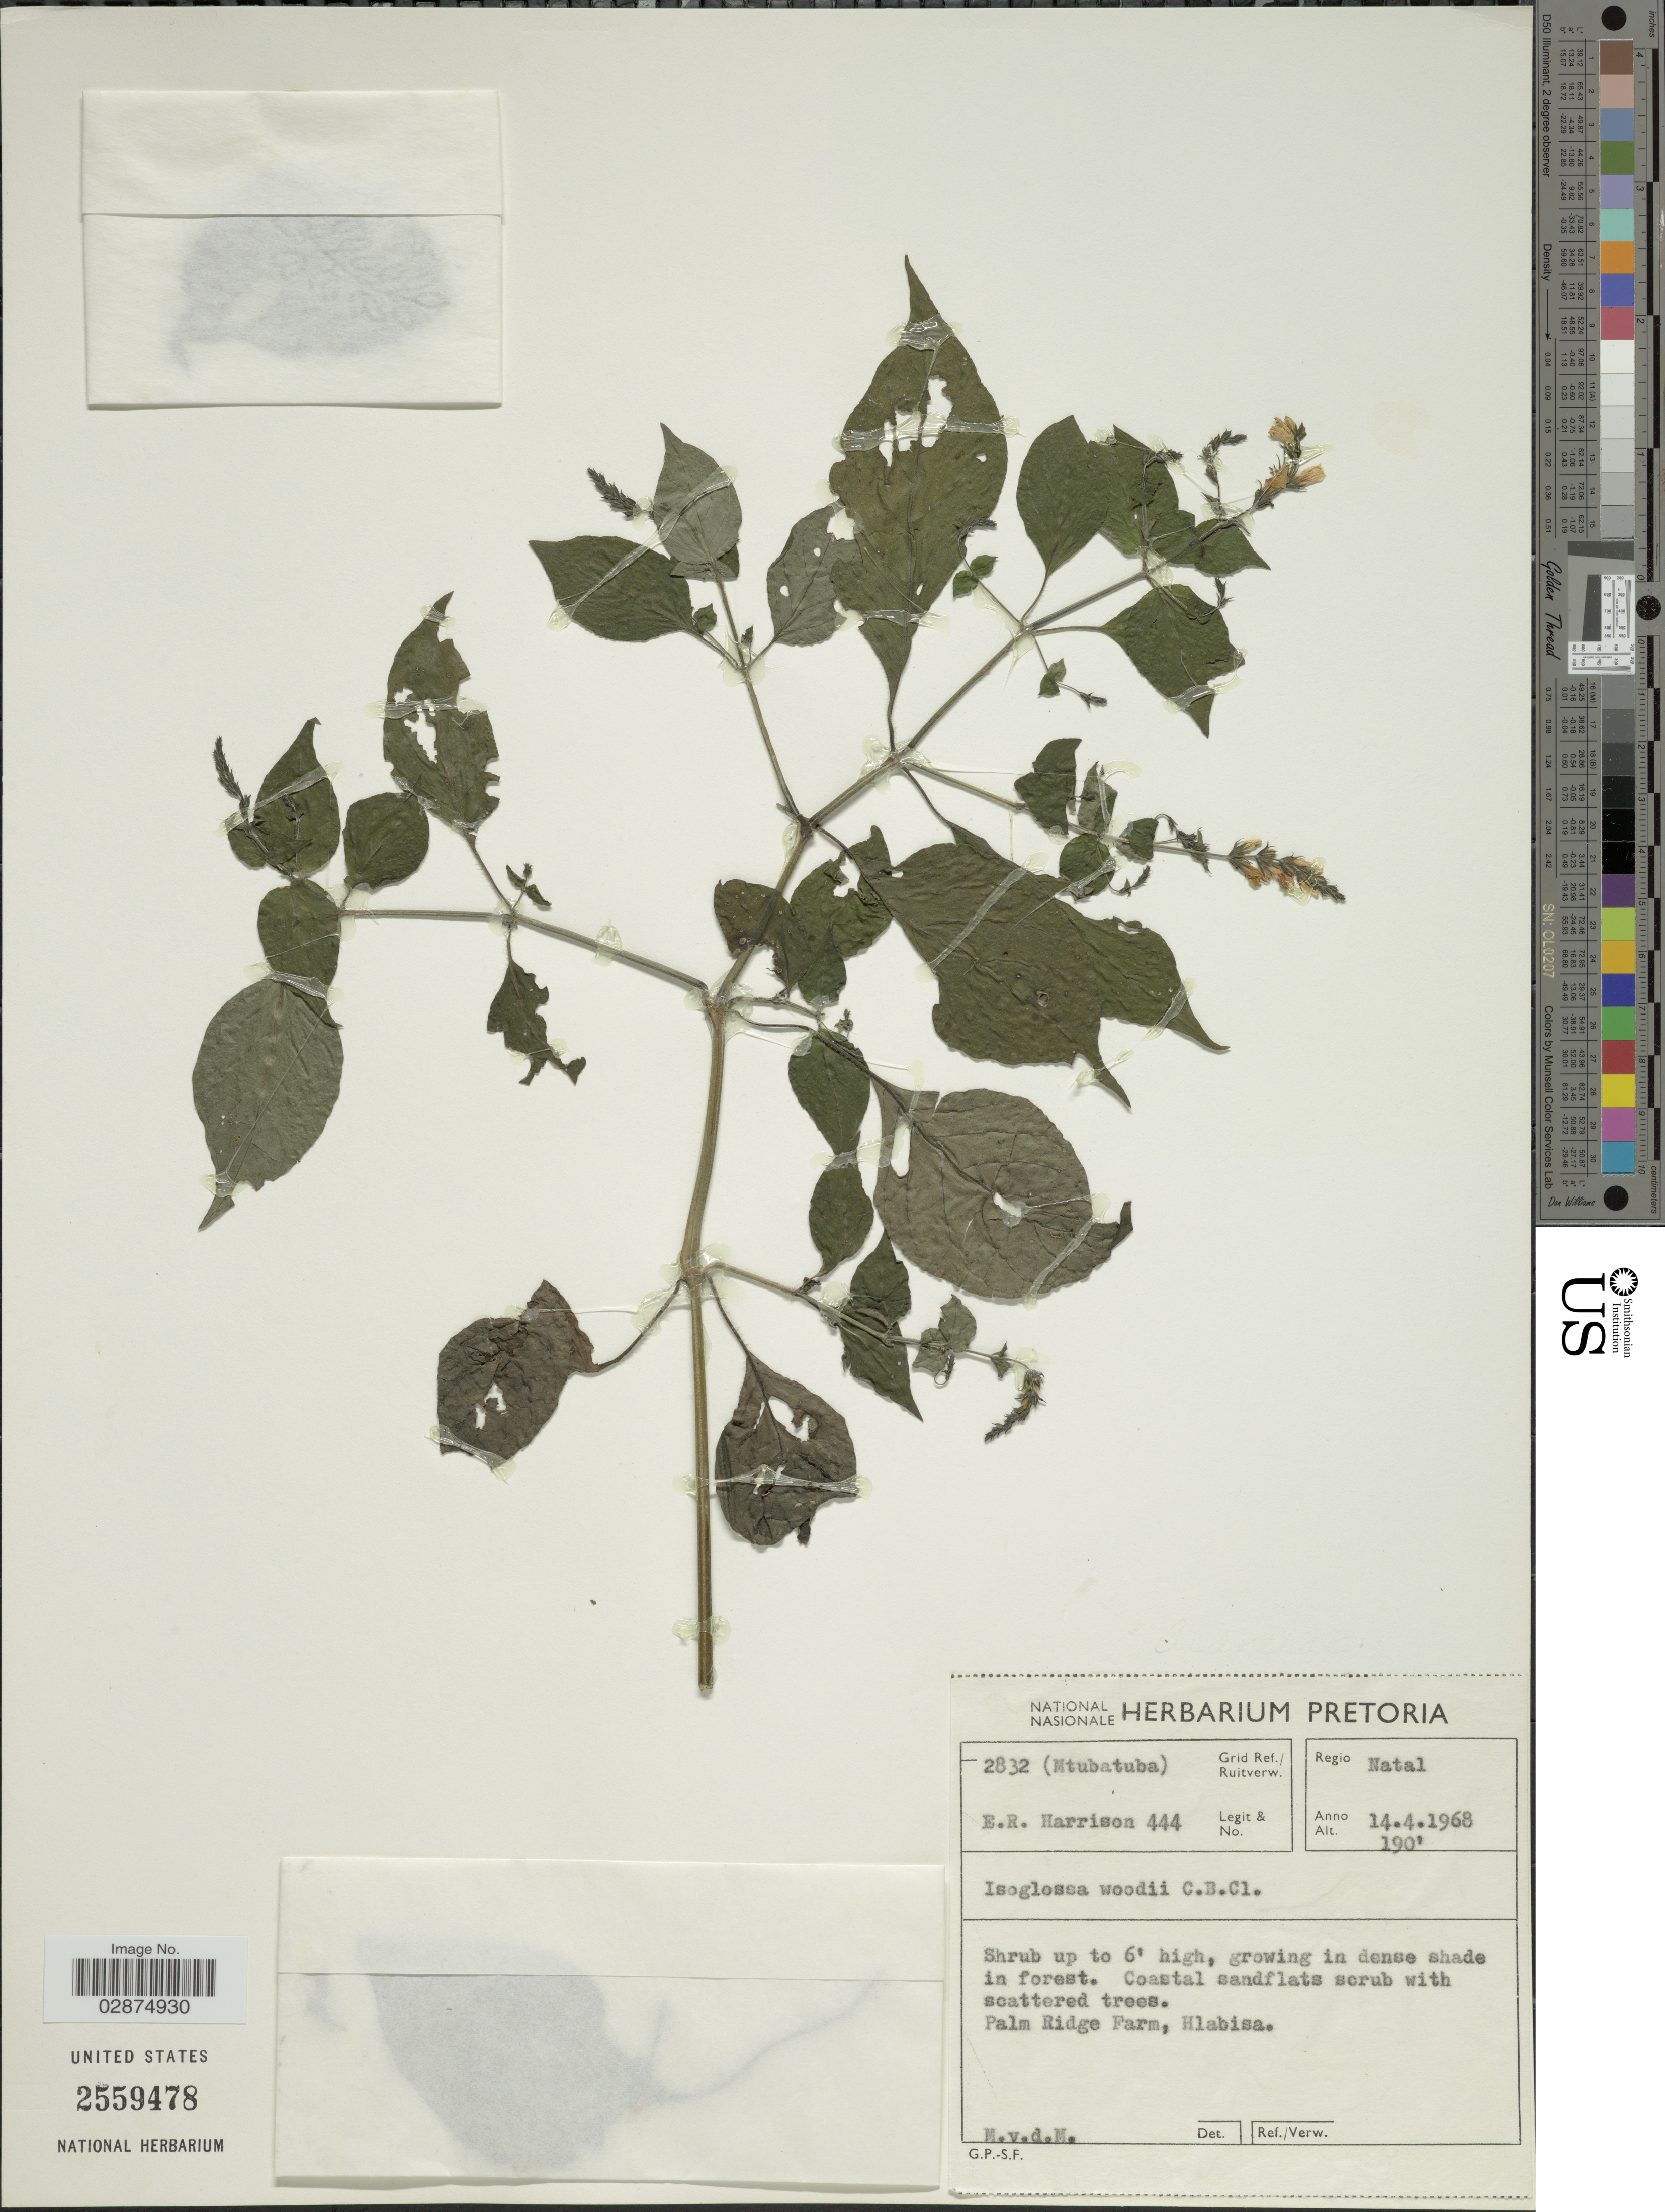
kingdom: Plantae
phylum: Tracheophyta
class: Magnoliopsida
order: Lamiales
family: Acanthaceae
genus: Isoglossa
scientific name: Isoglossa woodii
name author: C.B. Clarke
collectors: E. R. Harrison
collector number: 444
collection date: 1968-04-14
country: South Africa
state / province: KwaZulu-Natal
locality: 2832 (Mtubatuba). Grid Ref./Ruitverw. Regio Natal. Palm Rdige Farm, Hlabisa.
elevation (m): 58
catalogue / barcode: US 2559478